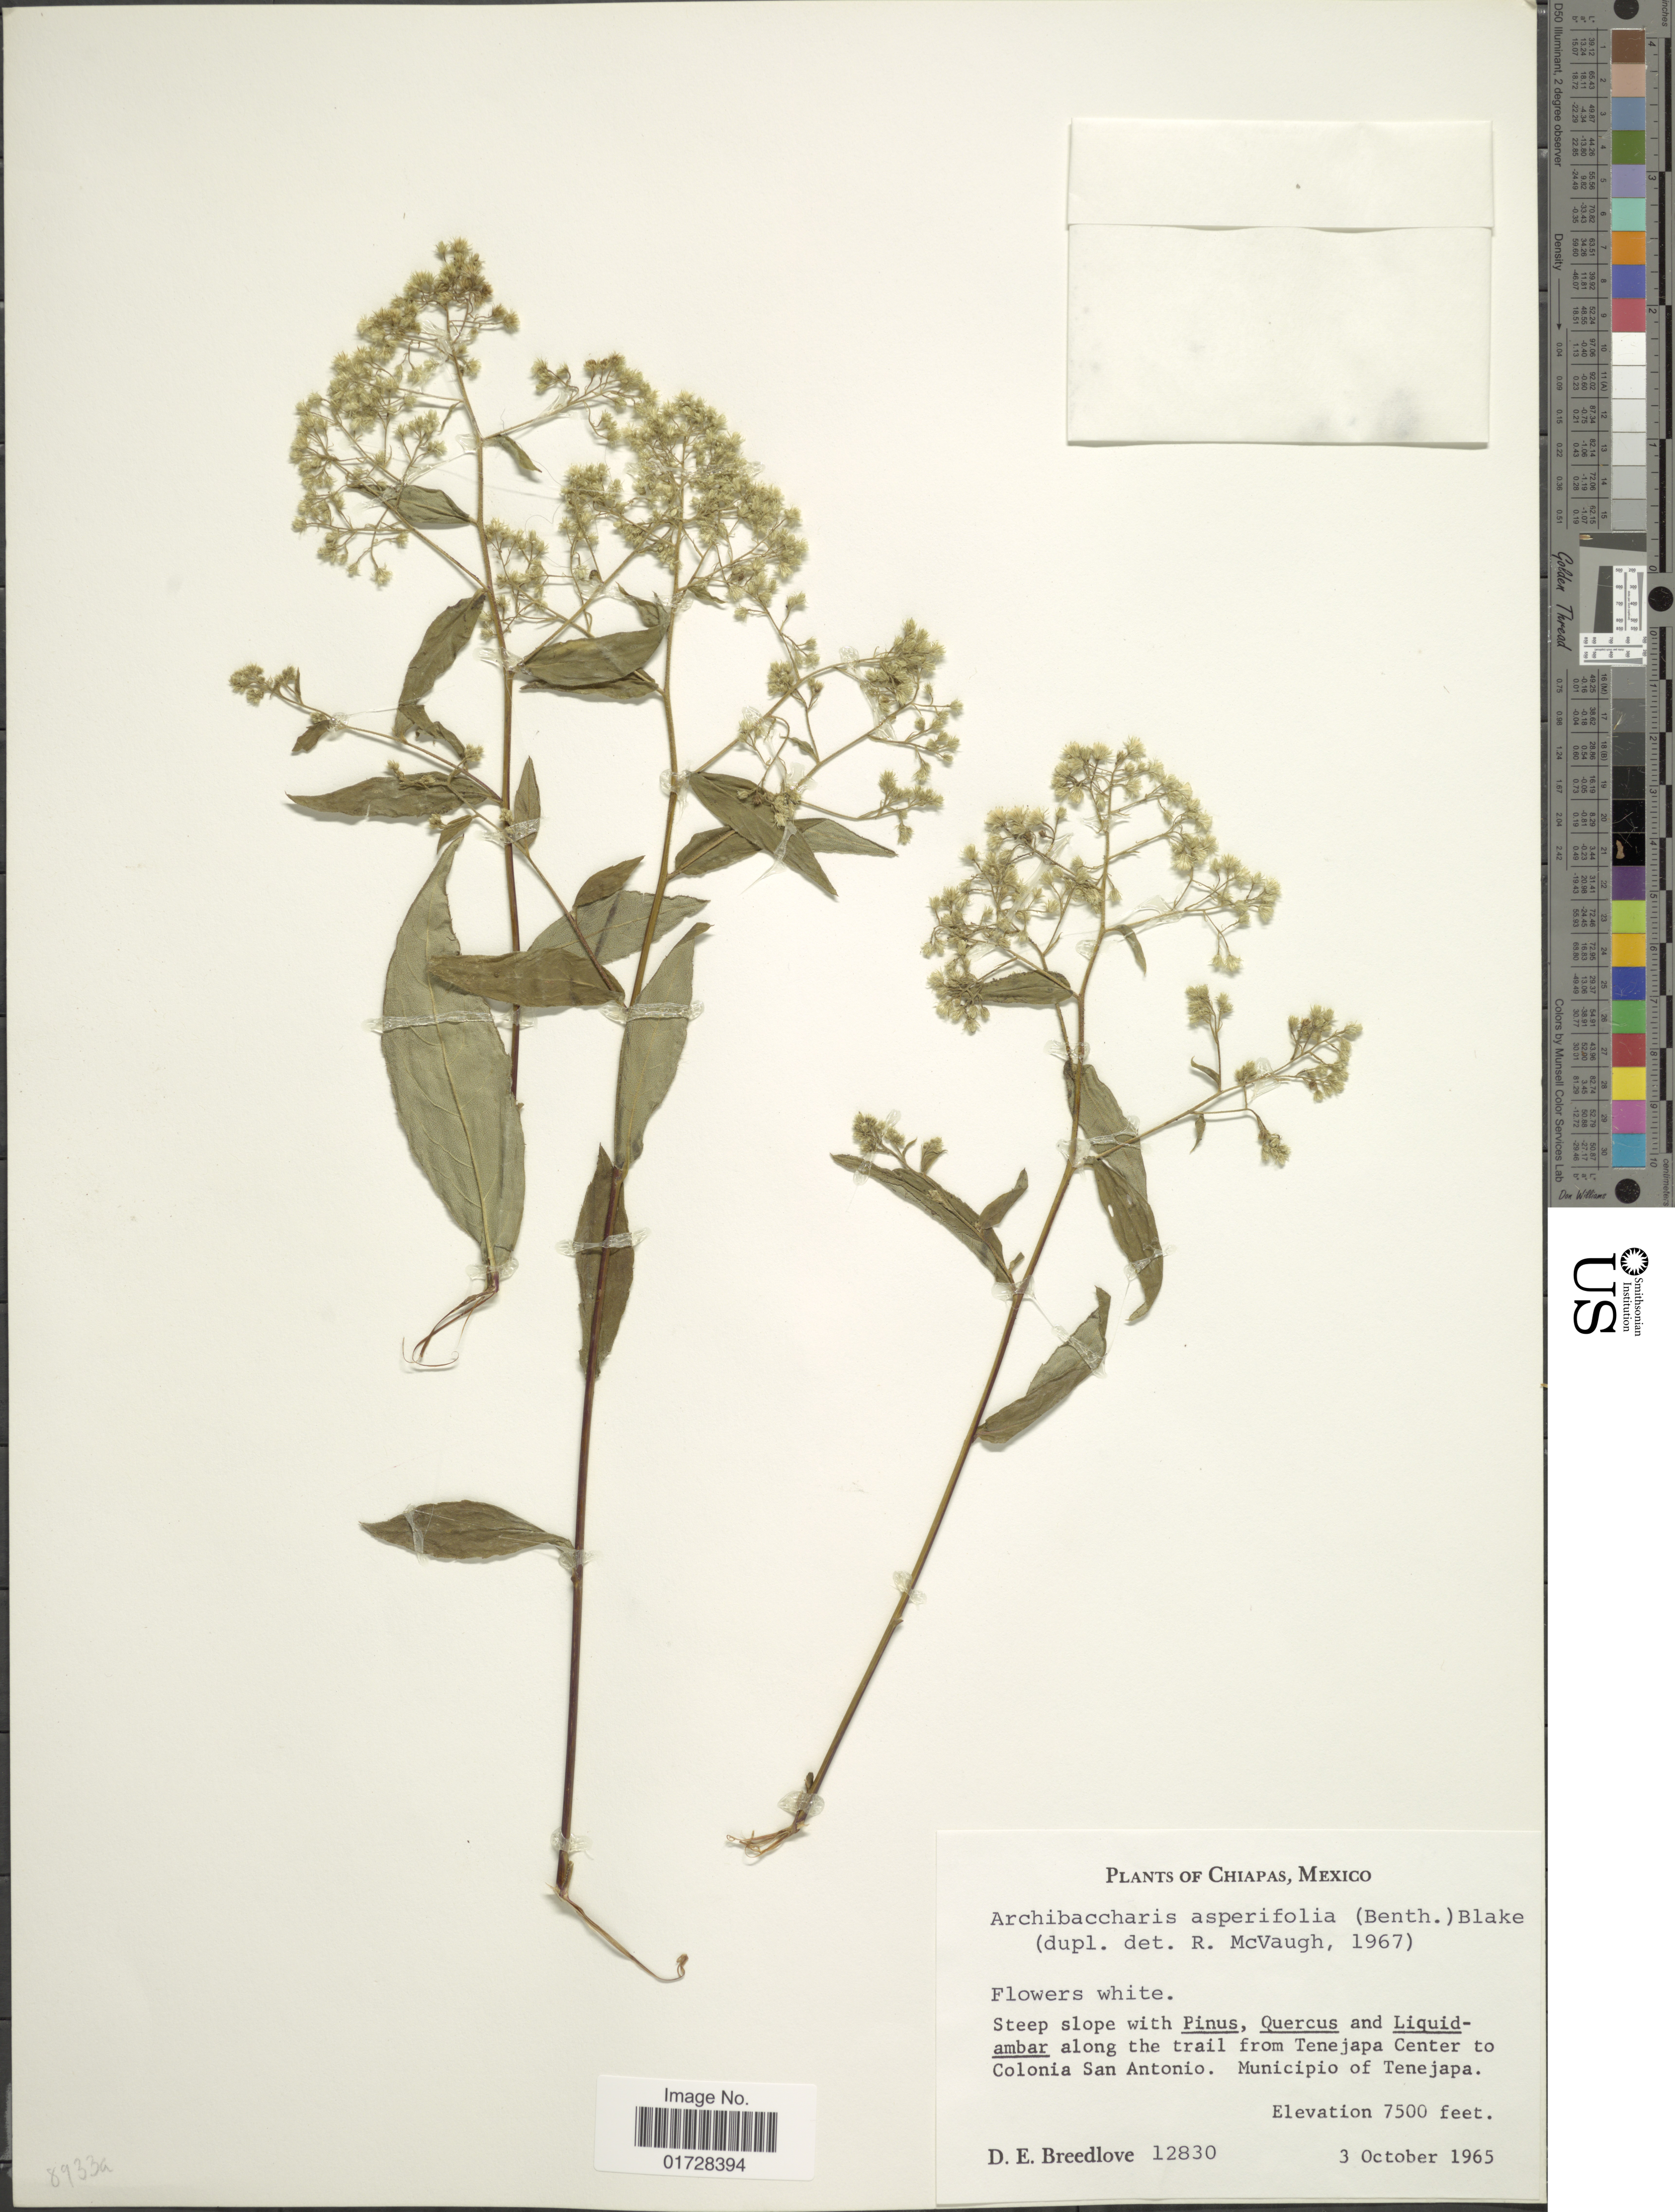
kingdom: Plantae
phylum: Tracheophyta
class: Magnoliopsida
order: Asterales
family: Asteraceae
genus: Archibaccharis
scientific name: Archibaccharis asperifolia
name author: (Benth.) S.F. Blake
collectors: D. E. Breedlove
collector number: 12830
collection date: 1965-10-03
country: Mexico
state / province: Chiapas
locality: Along the trail from Tenejapa Center to Colonia San Antonio, Municipio of Tenejapa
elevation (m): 2286